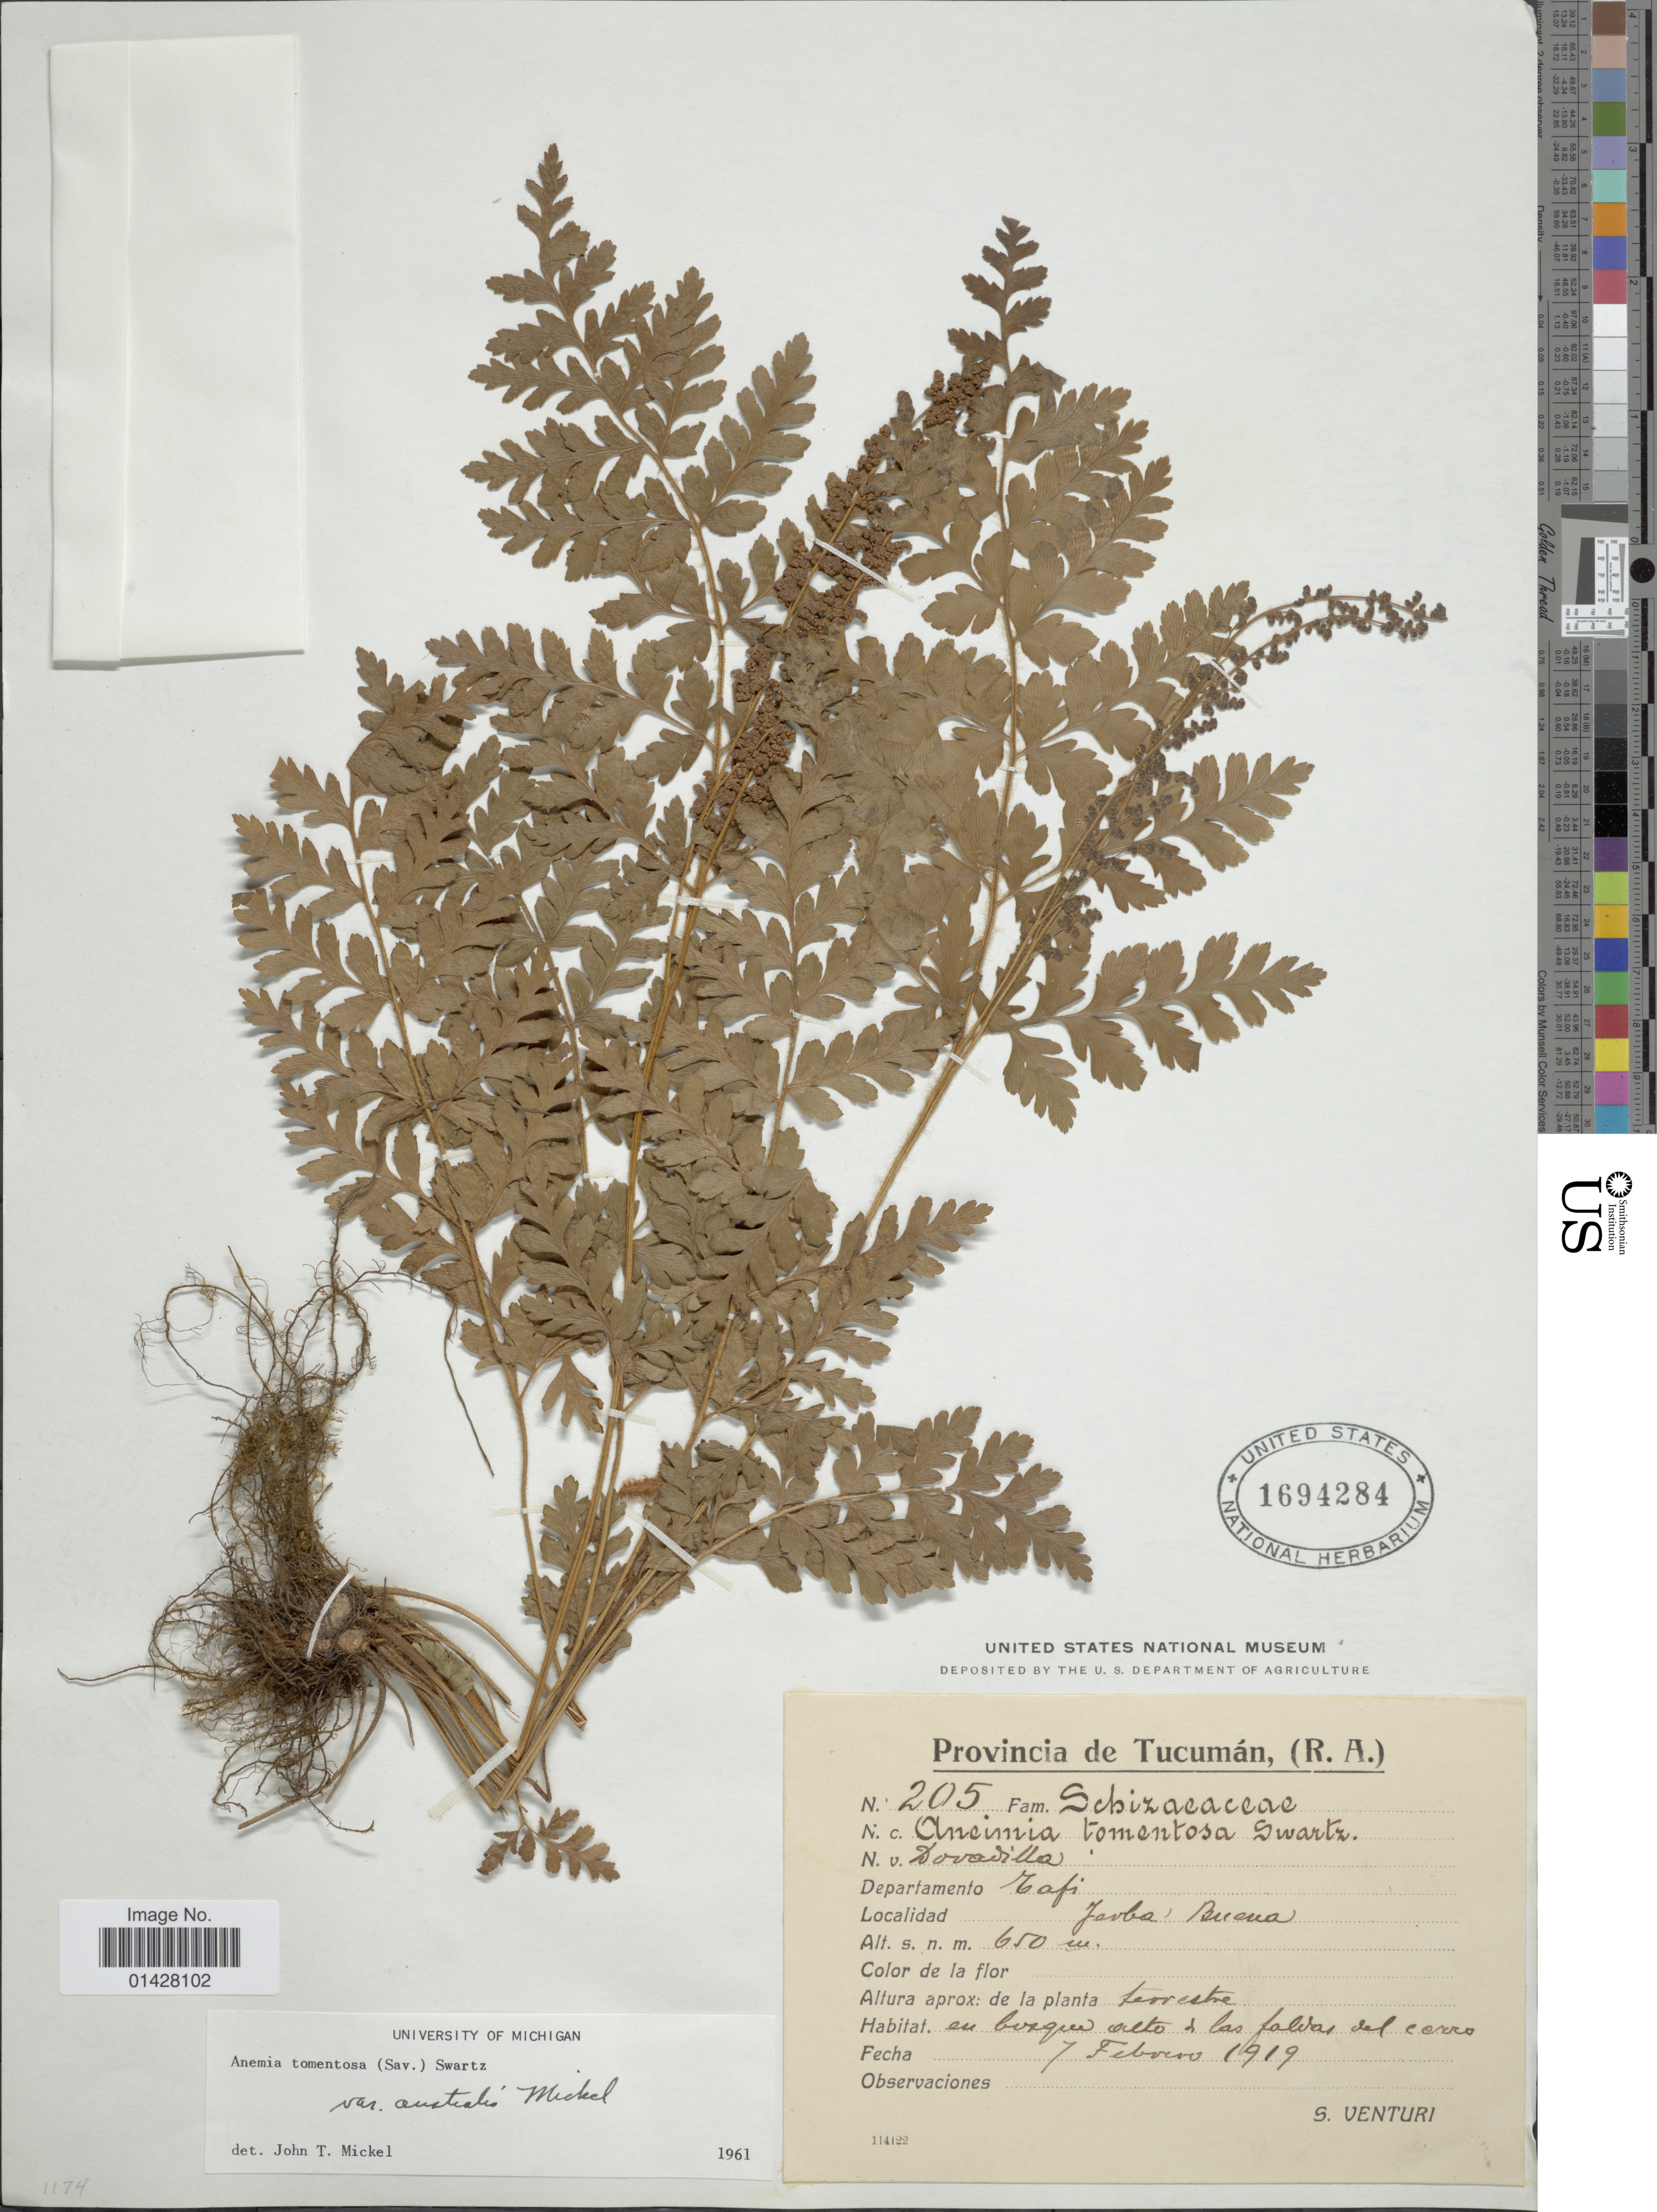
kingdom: Plantae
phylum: Tracheophyta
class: Polypodiopsida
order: Schizaeales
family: Anemiaceae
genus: Anemia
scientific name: Anemia tomentosa var. tomentosa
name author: (Sav.) Sw.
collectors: S. Venturi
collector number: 205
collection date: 1919-02-07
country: Argentina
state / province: Tucuman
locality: Departamento Tafi. Yerba Buena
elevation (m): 650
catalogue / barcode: US 1694284